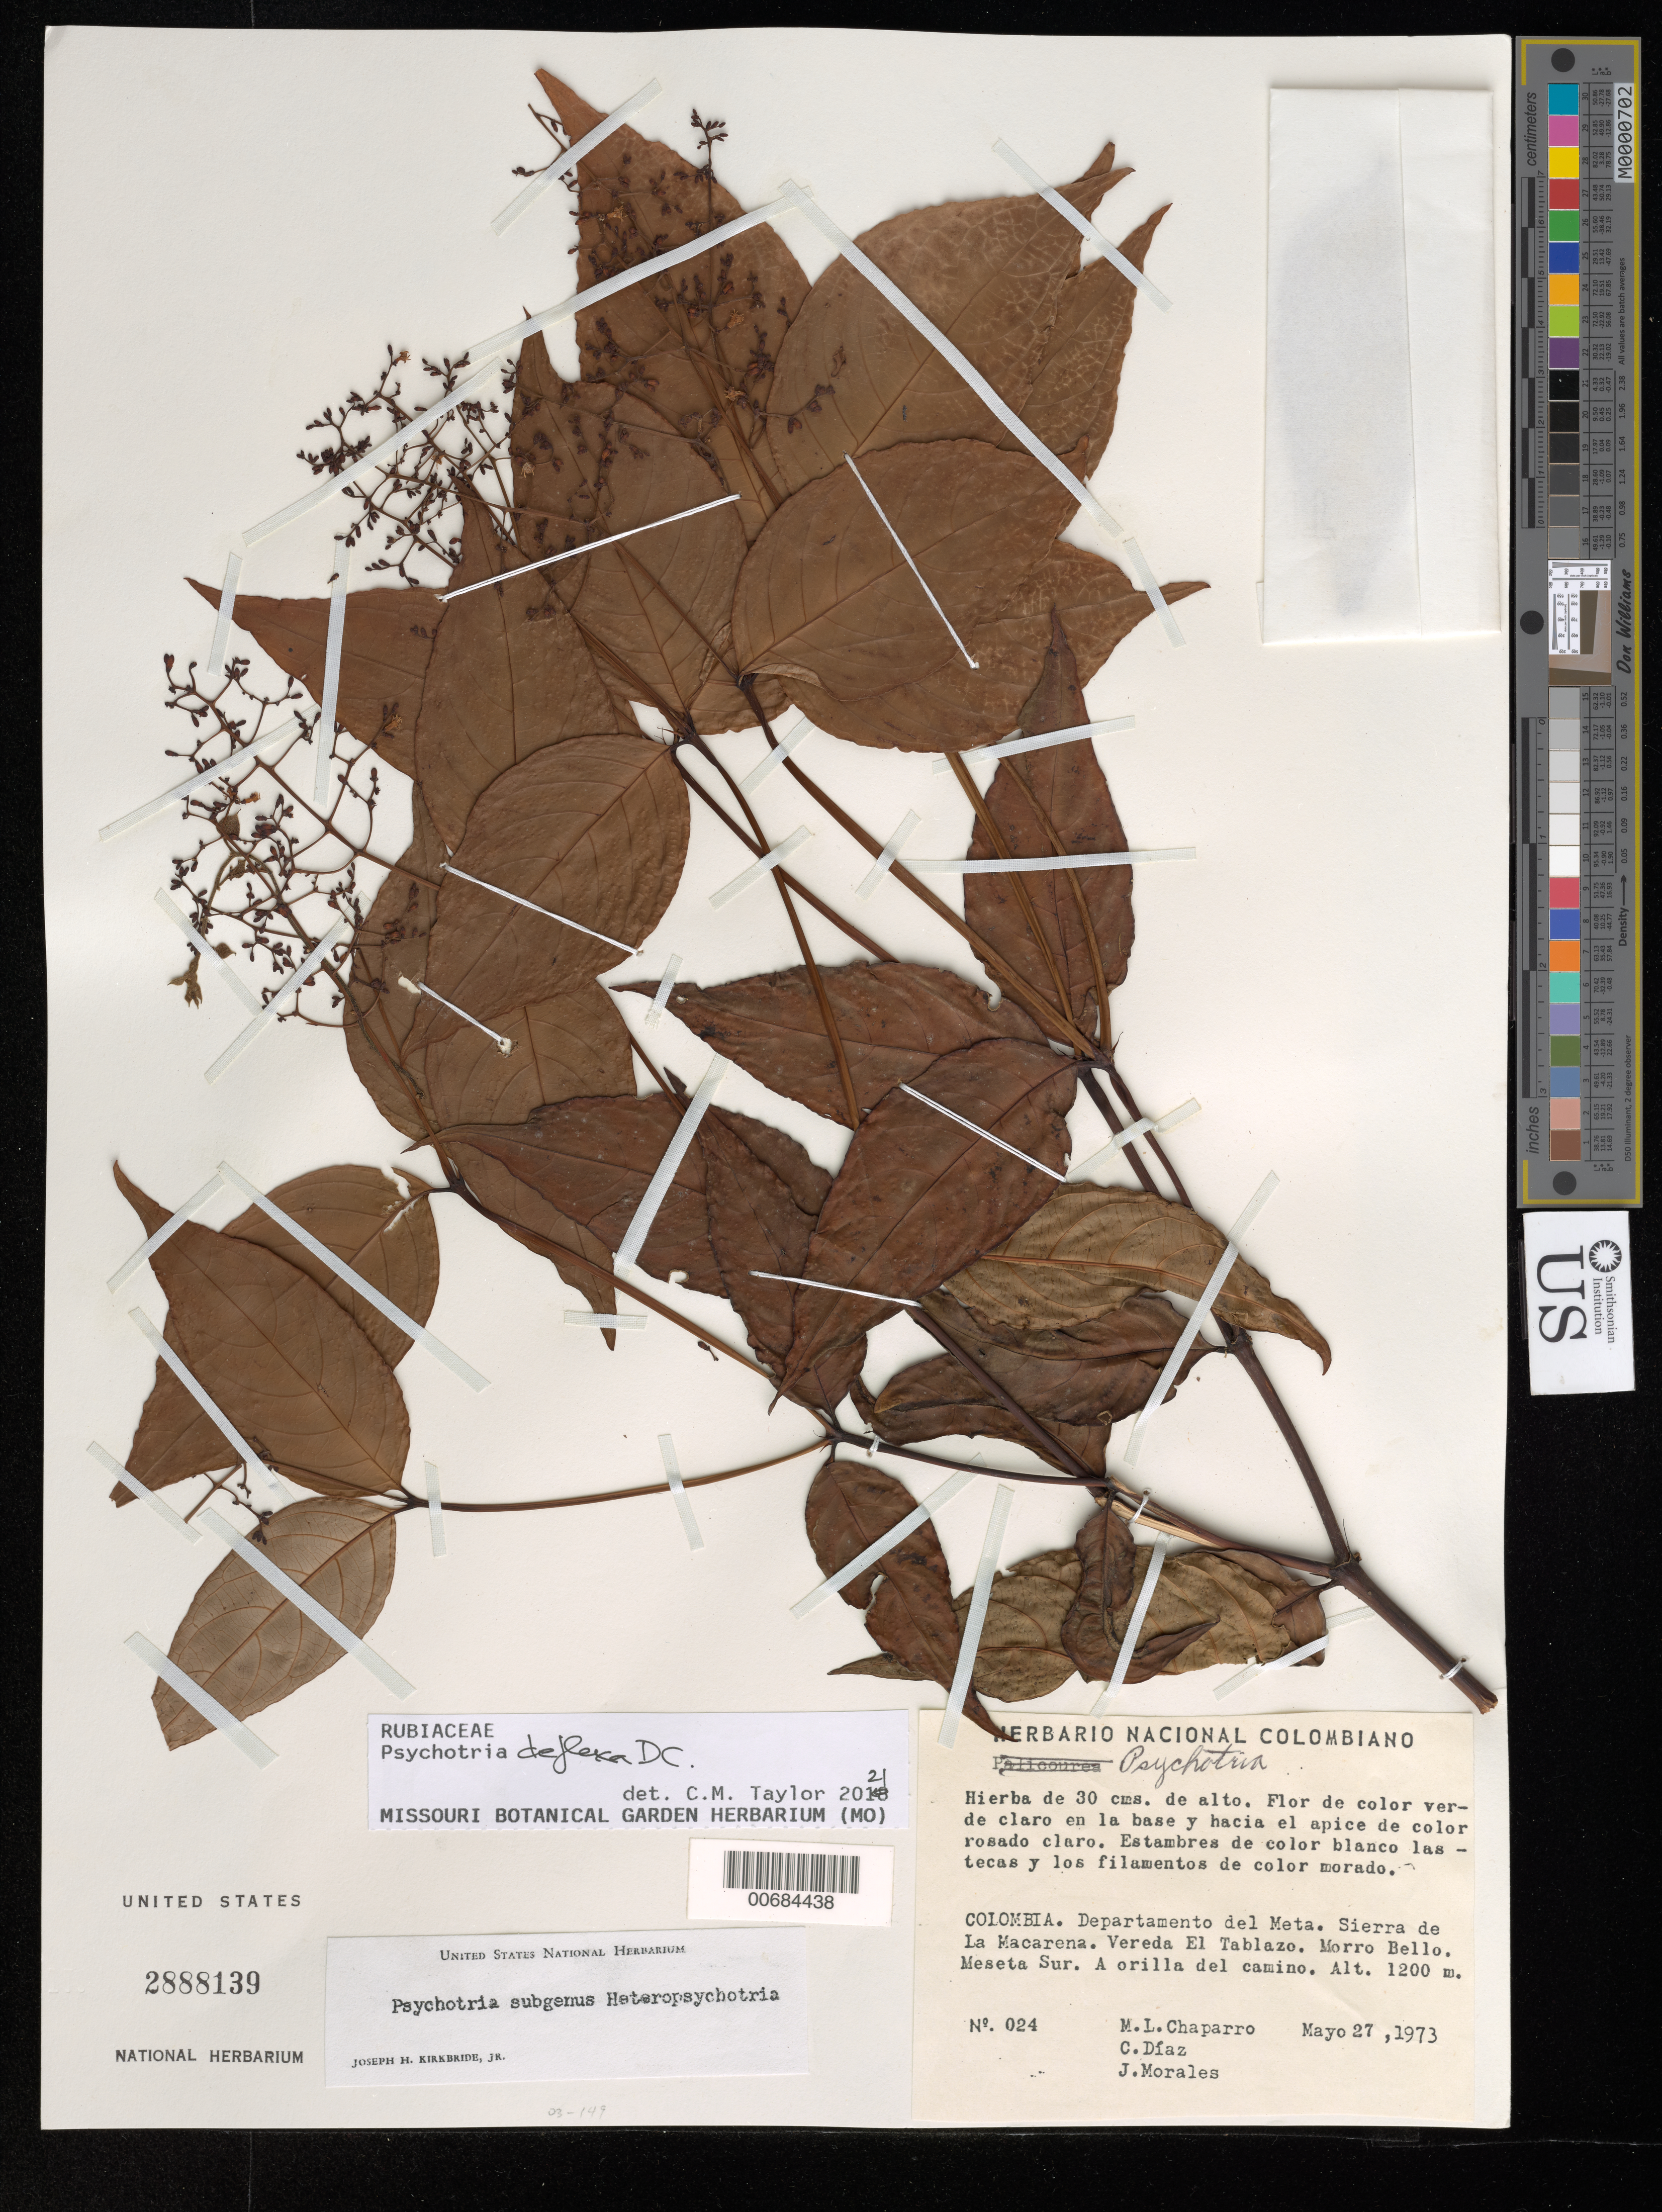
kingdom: Plantae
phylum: Tracheophyta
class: Magnoliopsida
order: Gentianales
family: Rubiaceae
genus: Psychotria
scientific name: Psychotria deflexa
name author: DC.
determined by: Taylor, Charlotte M.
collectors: M. Chaparro, C. Díaz & J. Morales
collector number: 24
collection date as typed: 27-May-73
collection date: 1973-05-27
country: Colombia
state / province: Meta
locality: Sierra de la Macarena. Vereda El Tablazo. Morro Bello. Meseta Sur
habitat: Along edge of road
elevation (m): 1200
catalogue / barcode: US 2888139